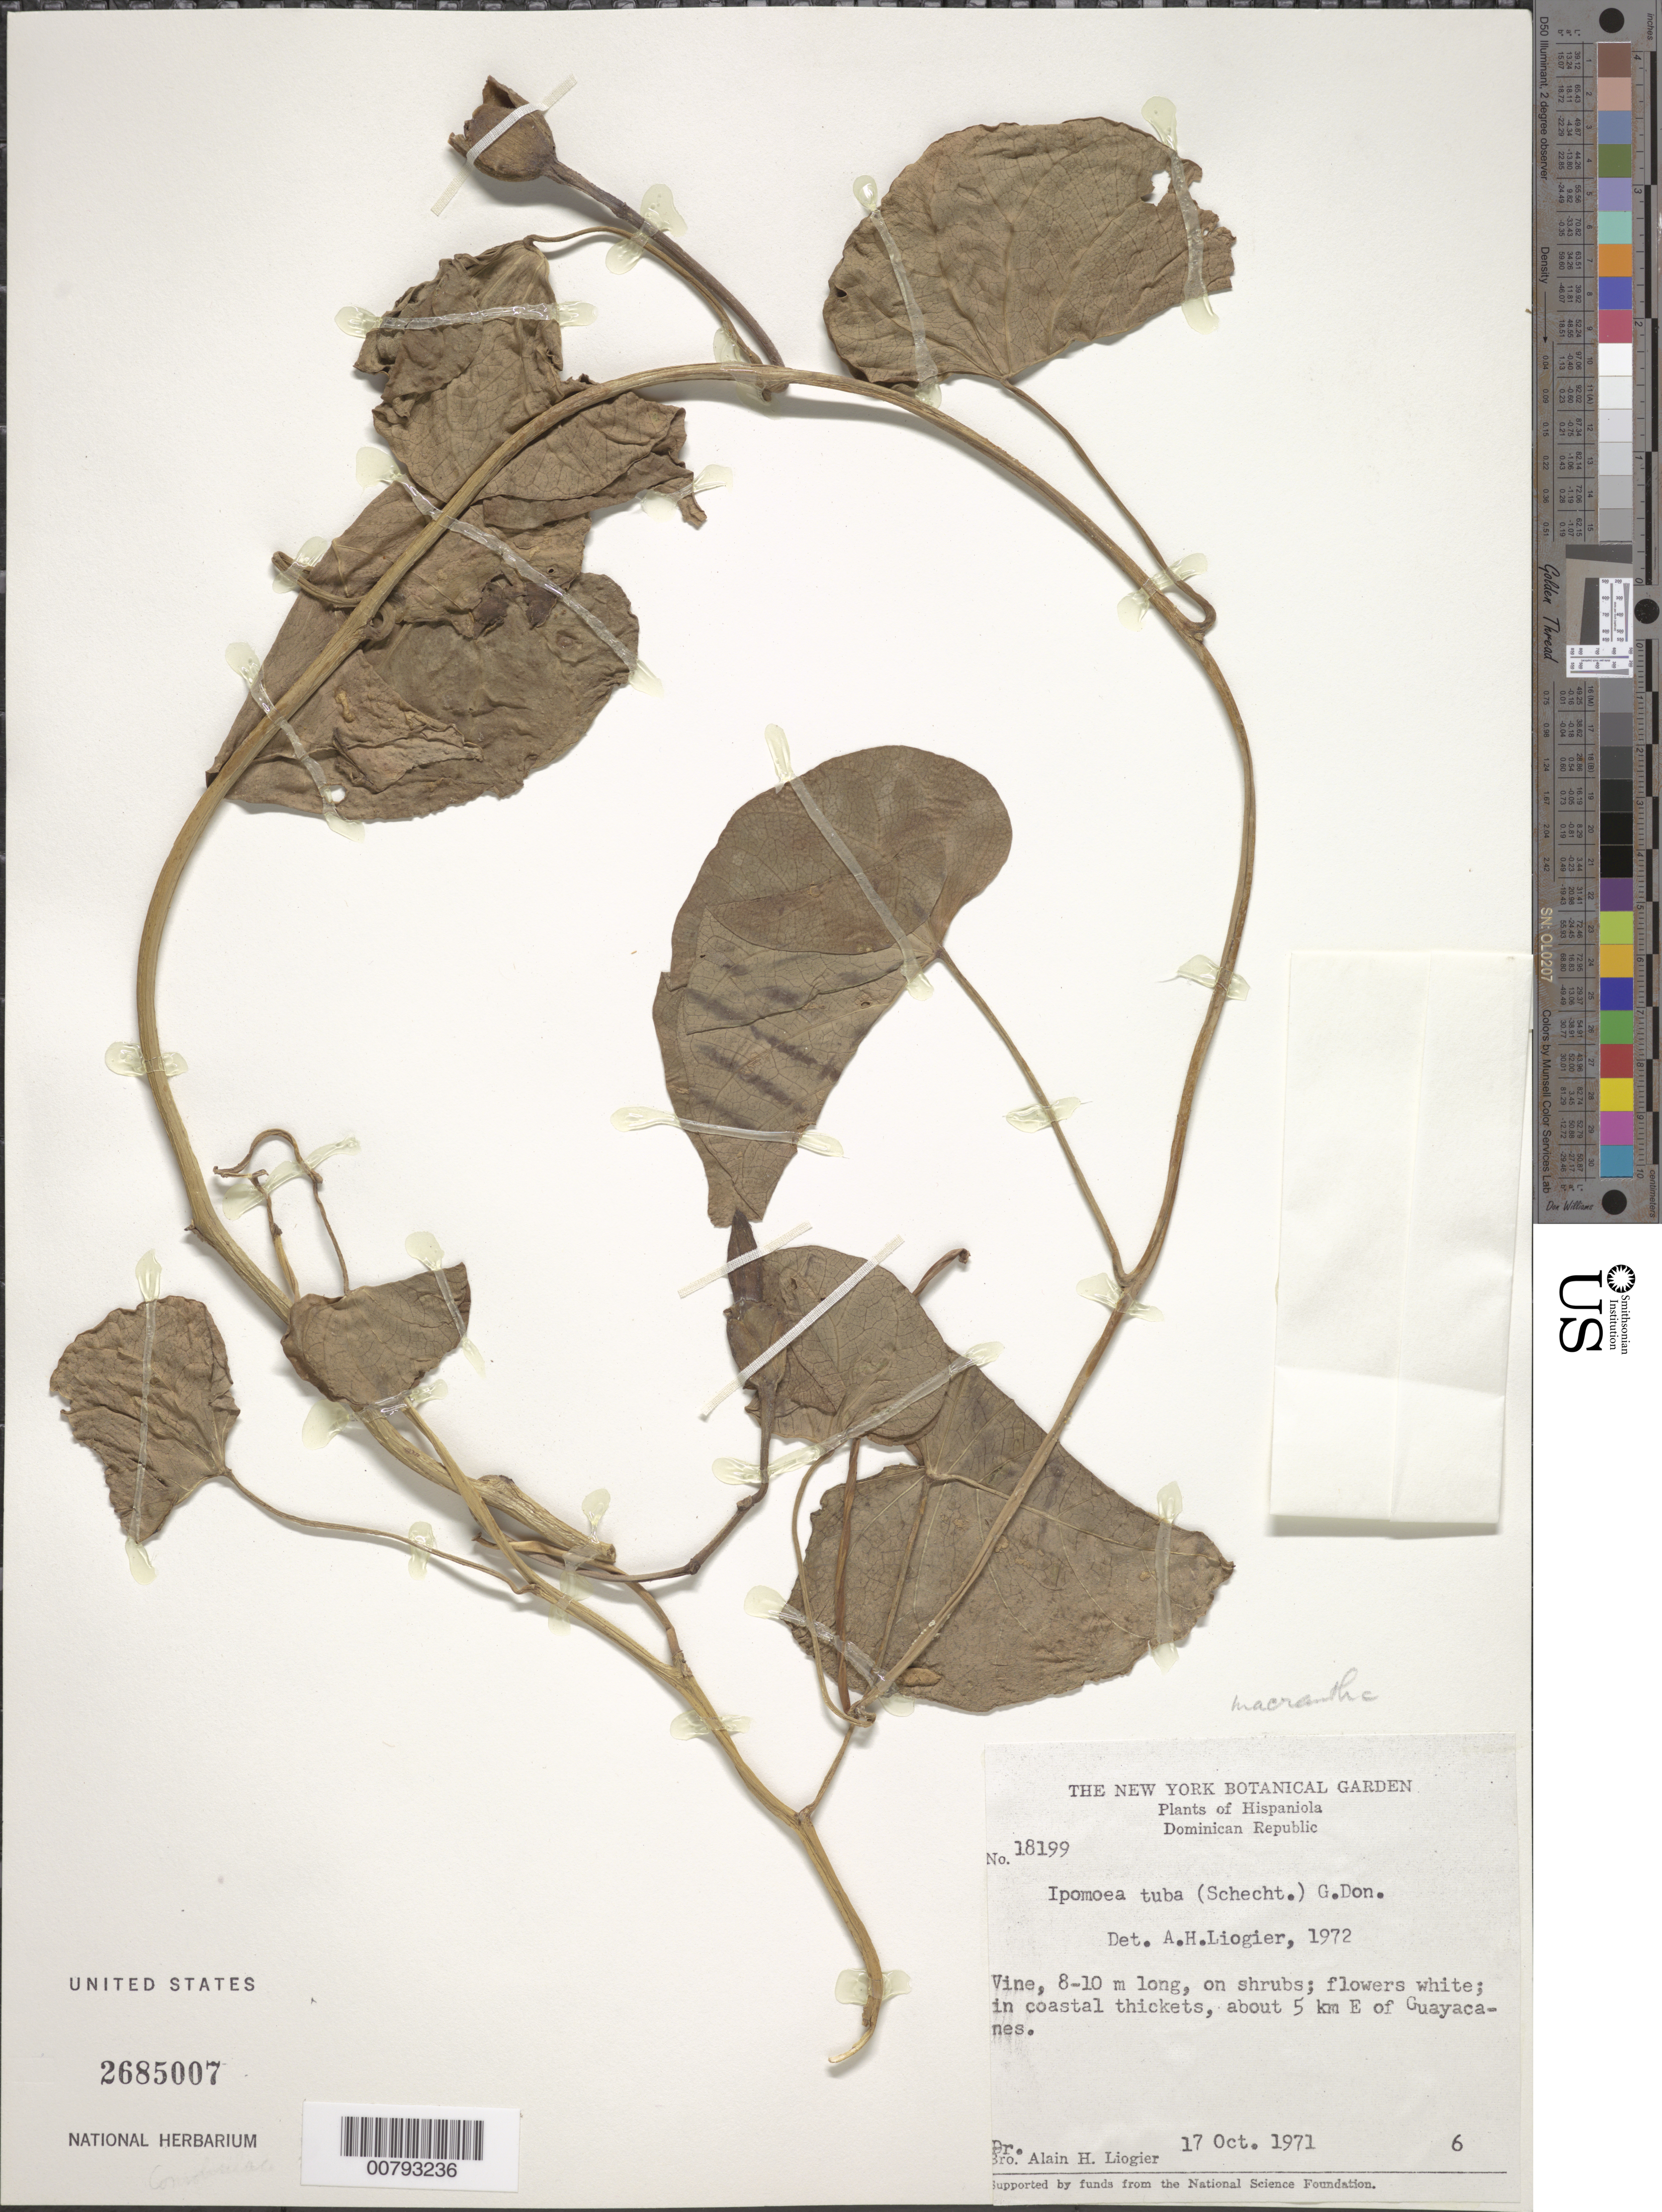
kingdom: Plantae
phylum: Tracheophyta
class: Magnoliopsida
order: Solanales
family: Convolvulaceae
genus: Ipomoea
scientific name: Ipomoea violacea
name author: L.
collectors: A. H. Liogier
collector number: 18199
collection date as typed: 17 Oct 1971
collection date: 1971-10-17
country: Dominican Republic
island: Hispaniola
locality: About 5 km E of Guayacanes.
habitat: In coastal thickets.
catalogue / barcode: US 2685007